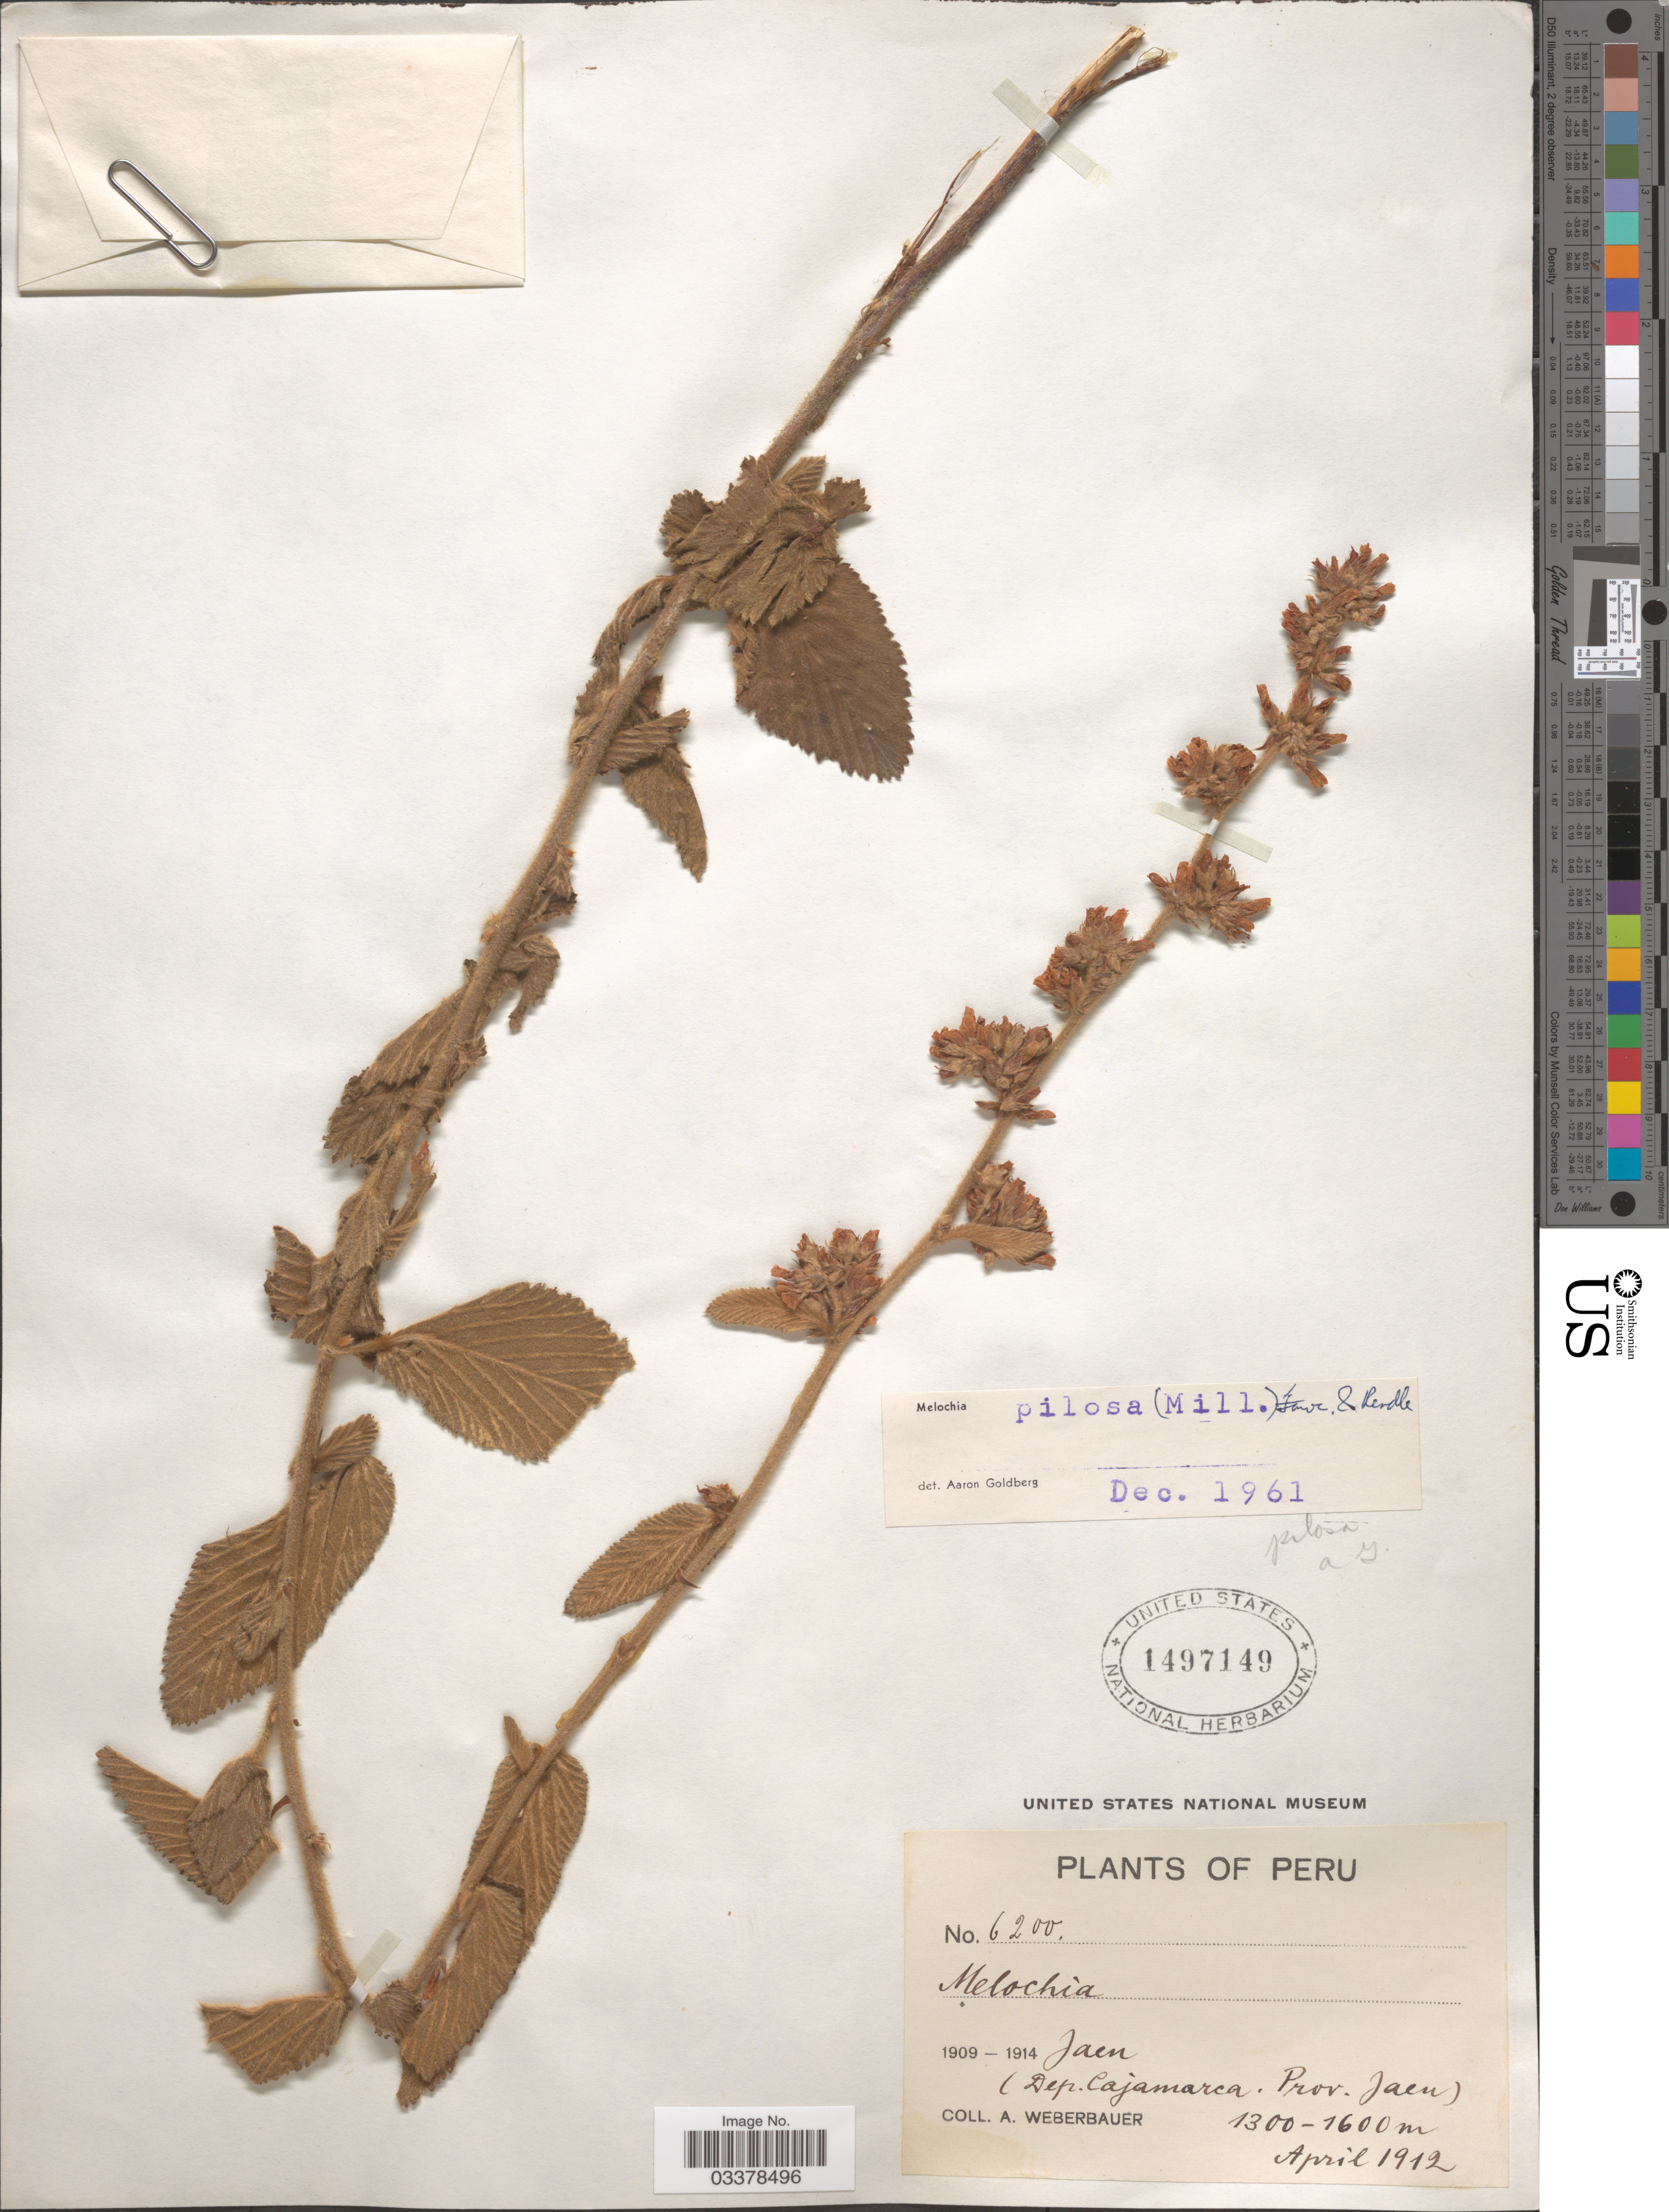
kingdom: Plantae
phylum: Tracheophyta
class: Magnoliopsida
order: Malvales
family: Malvaceae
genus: Melochia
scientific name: Melochia pilosa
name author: (Mill.) Fawc. & Rendle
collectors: A. Weberbauer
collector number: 6200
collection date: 1912-04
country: Peru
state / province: Cajamarca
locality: Jaen (Dep. Cajamarca, Prov. Jaen).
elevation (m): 1300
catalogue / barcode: US 1497149